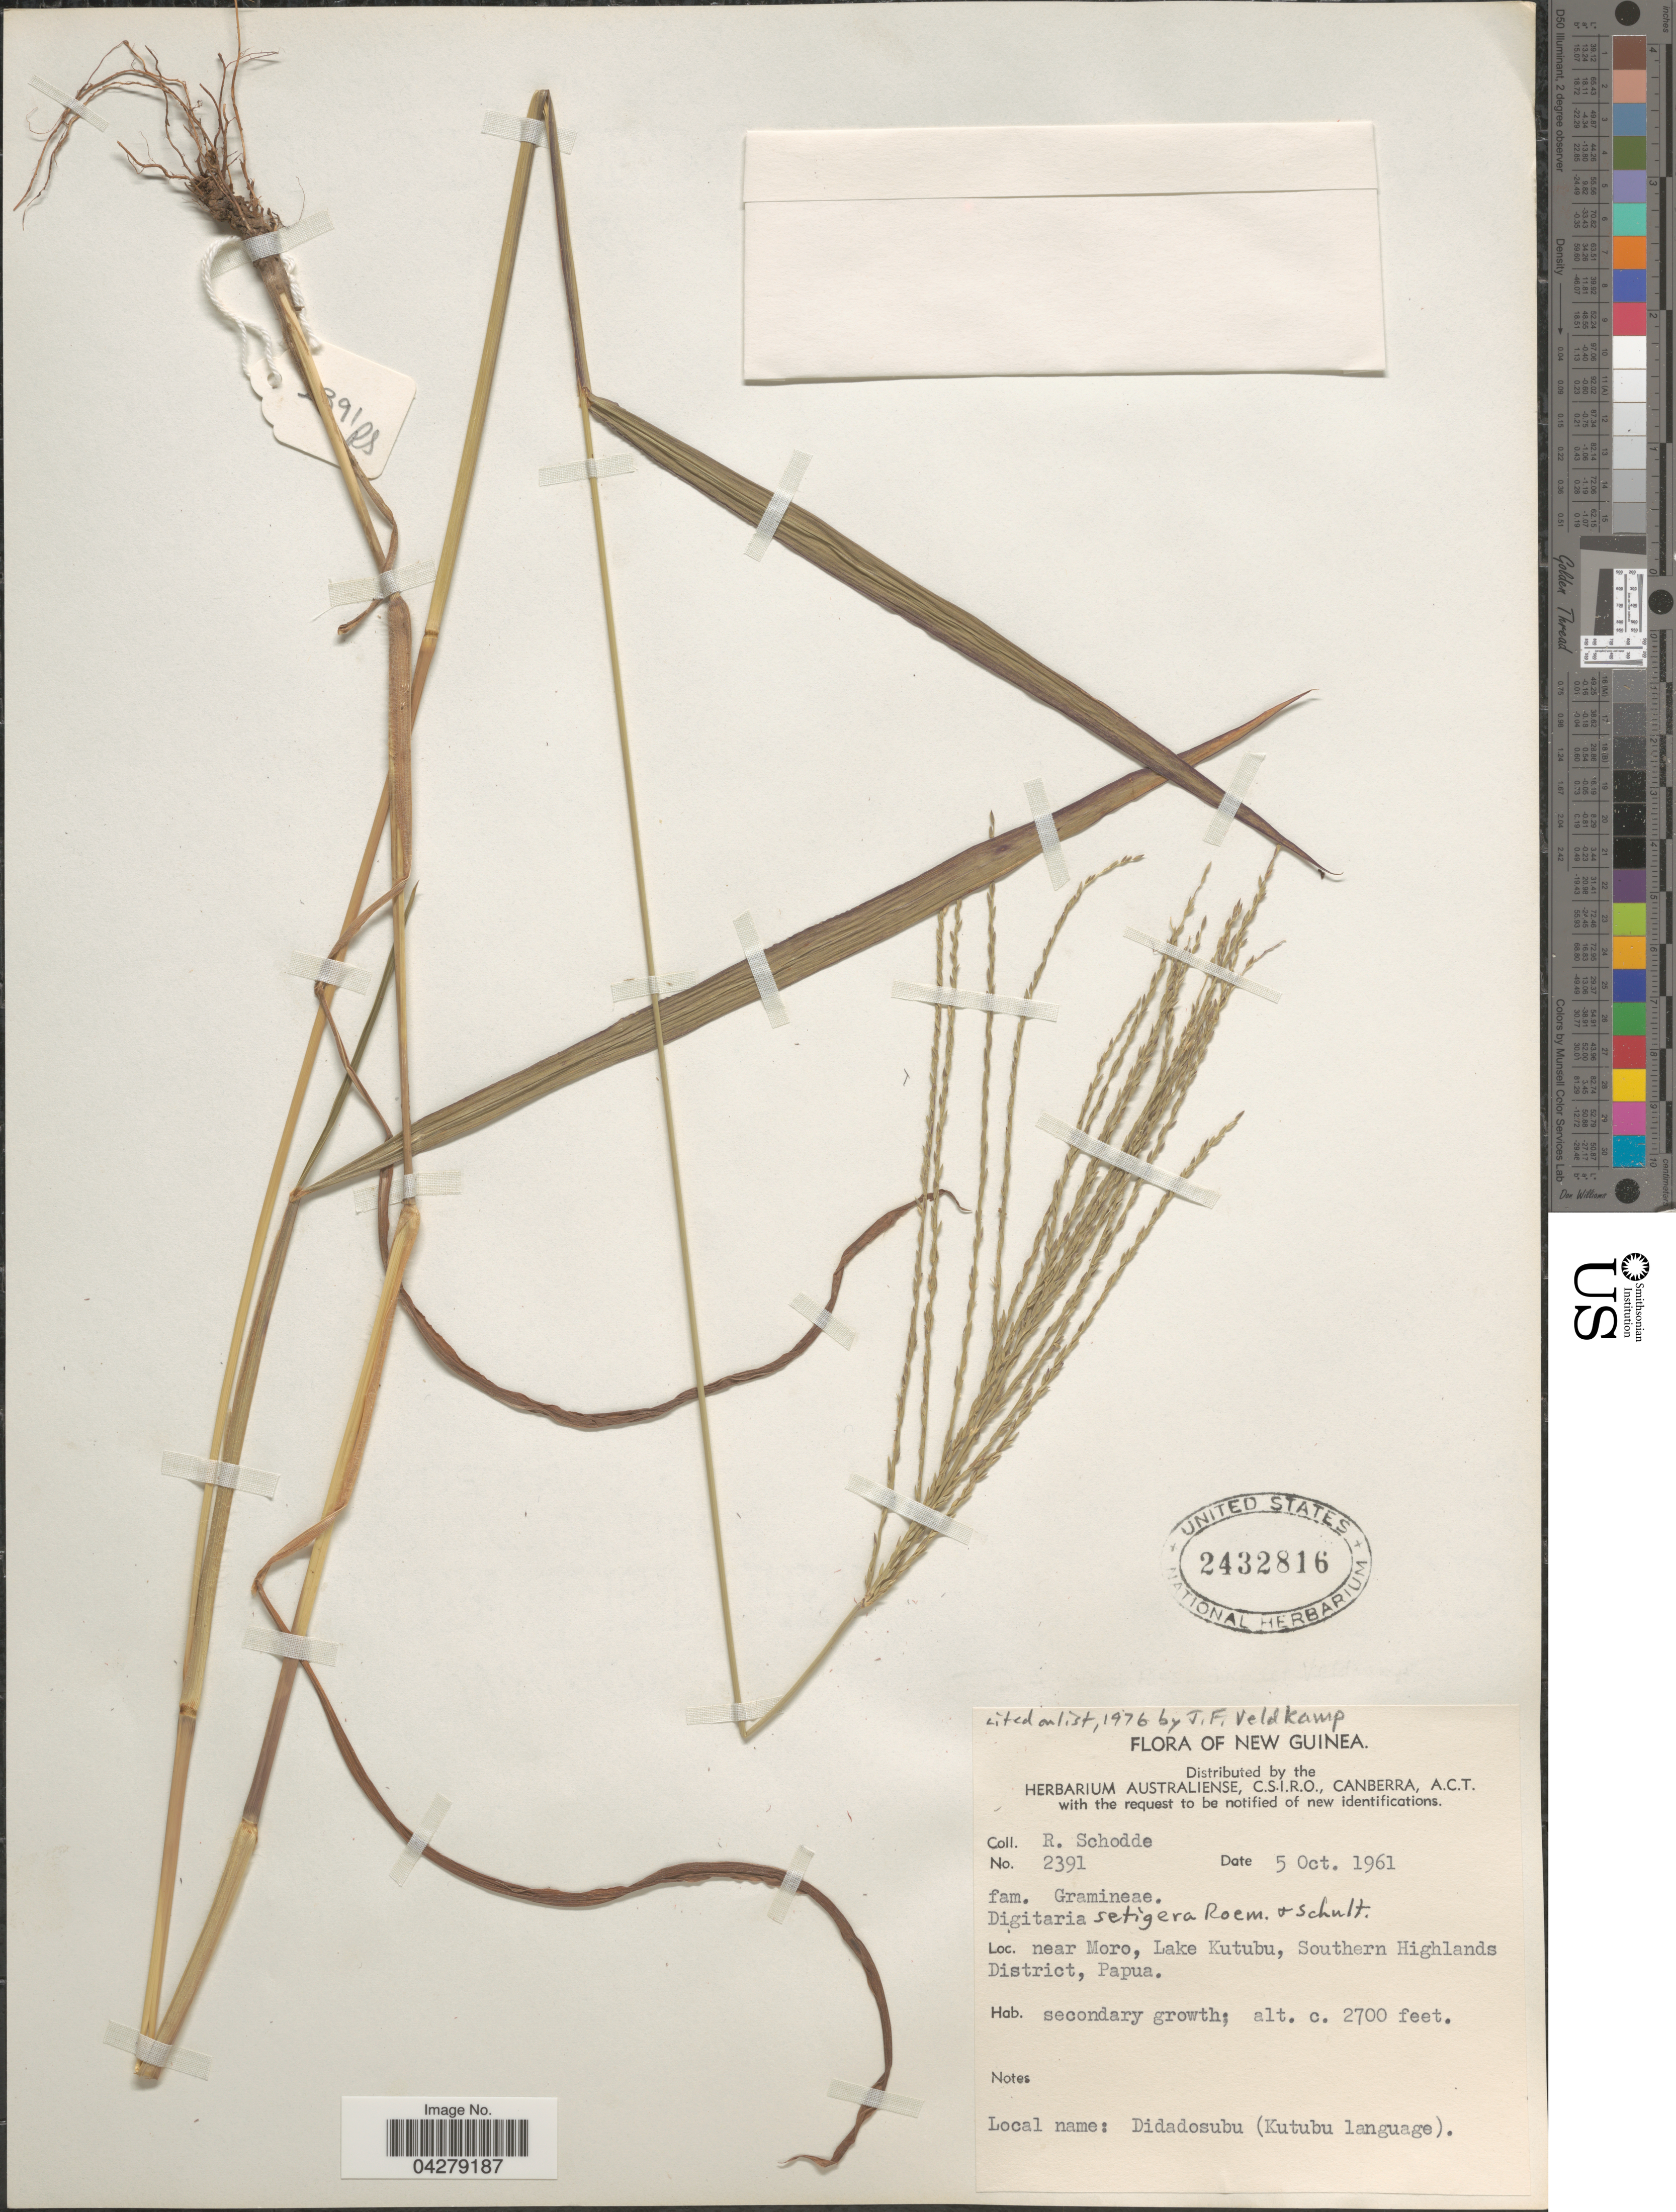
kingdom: Plantae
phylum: Tracheophyta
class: Liliopsida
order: Poales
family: Poaceae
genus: Digitaria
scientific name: Digitaria setigera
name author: Roth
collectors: R. Schodde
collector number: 2391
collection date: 1961-10-05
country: Papua New Guinea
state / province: Southern Highlands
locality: New Guinea. Near Moro, Lake Kutubu, Southern Highlands District.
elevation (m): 823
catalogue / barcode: US 2432816